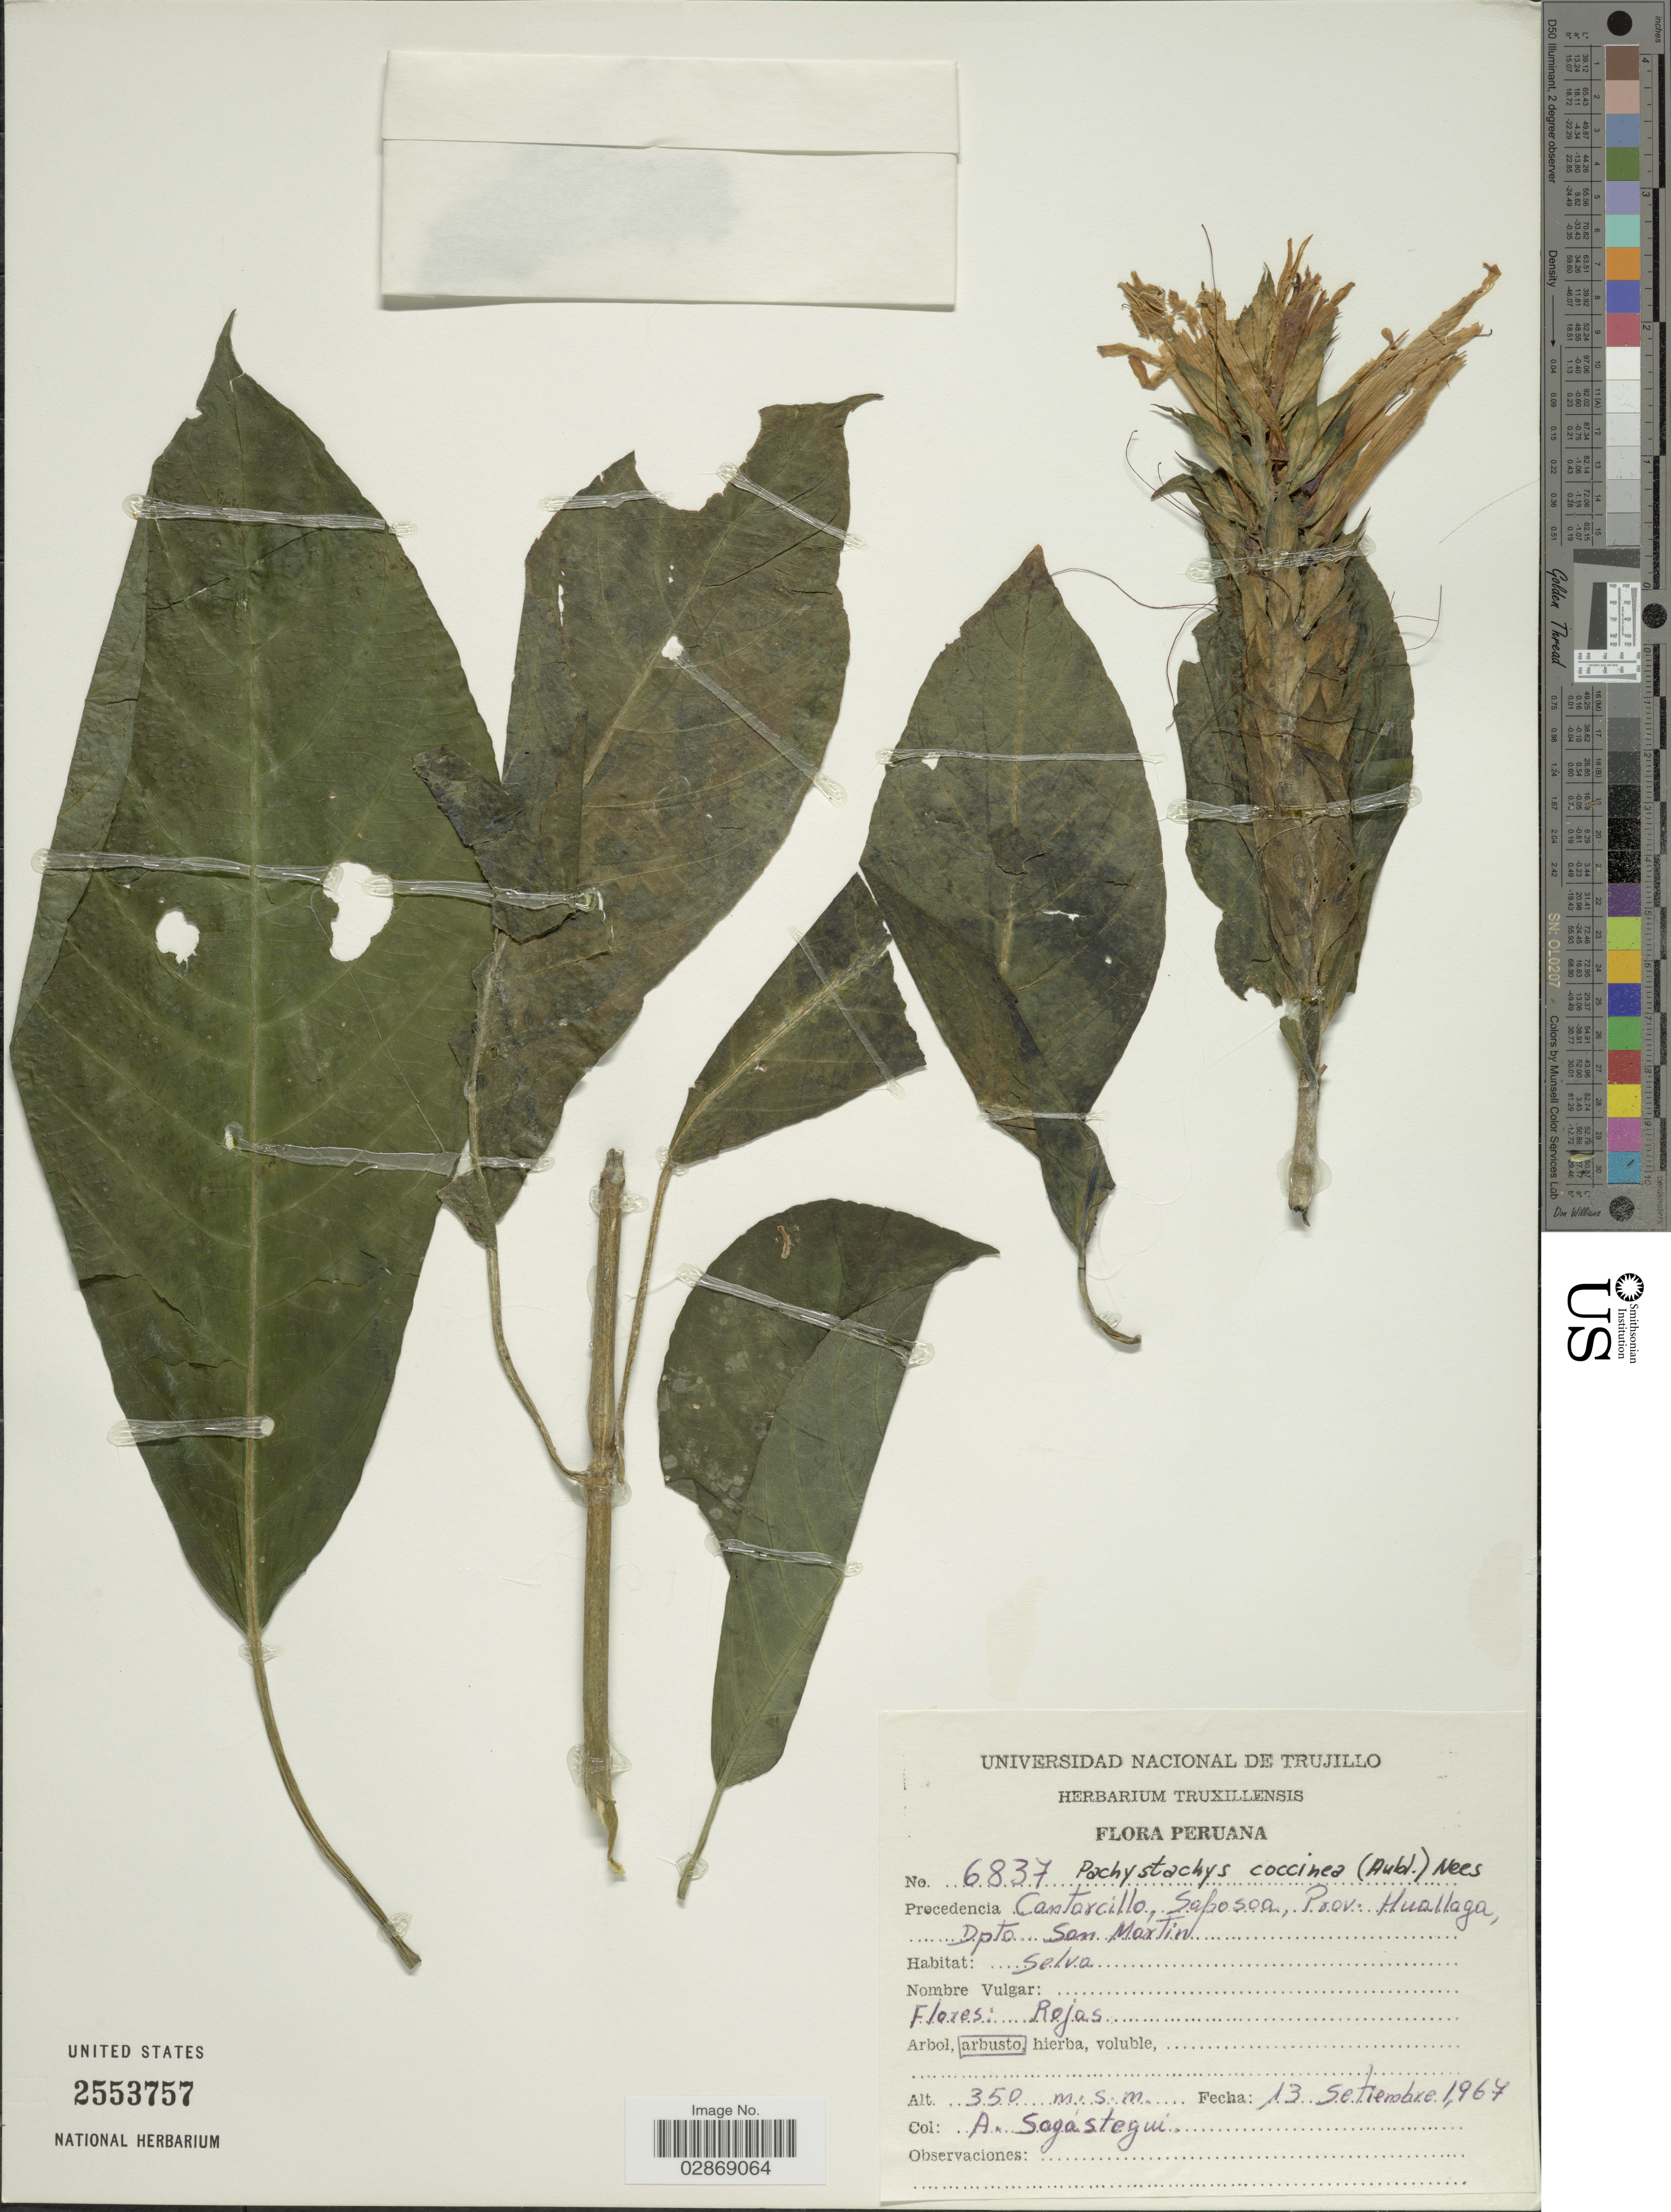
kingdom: Plantae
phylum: Tracheophyta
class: Magnoliopsida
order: Lamiales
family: Acanthaceae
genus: Pachystachys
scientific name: Pachystachys spicata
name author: (Ruiz & Pav.) Wassh.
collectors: A. Sagastegui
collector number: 6837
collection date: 1967-09-13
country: Peru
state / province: San Martín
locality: Cantorcillo, Saposoa, Prov. Huallaga, Dpto. San Martin.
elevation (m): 350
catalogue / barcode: US 2553757